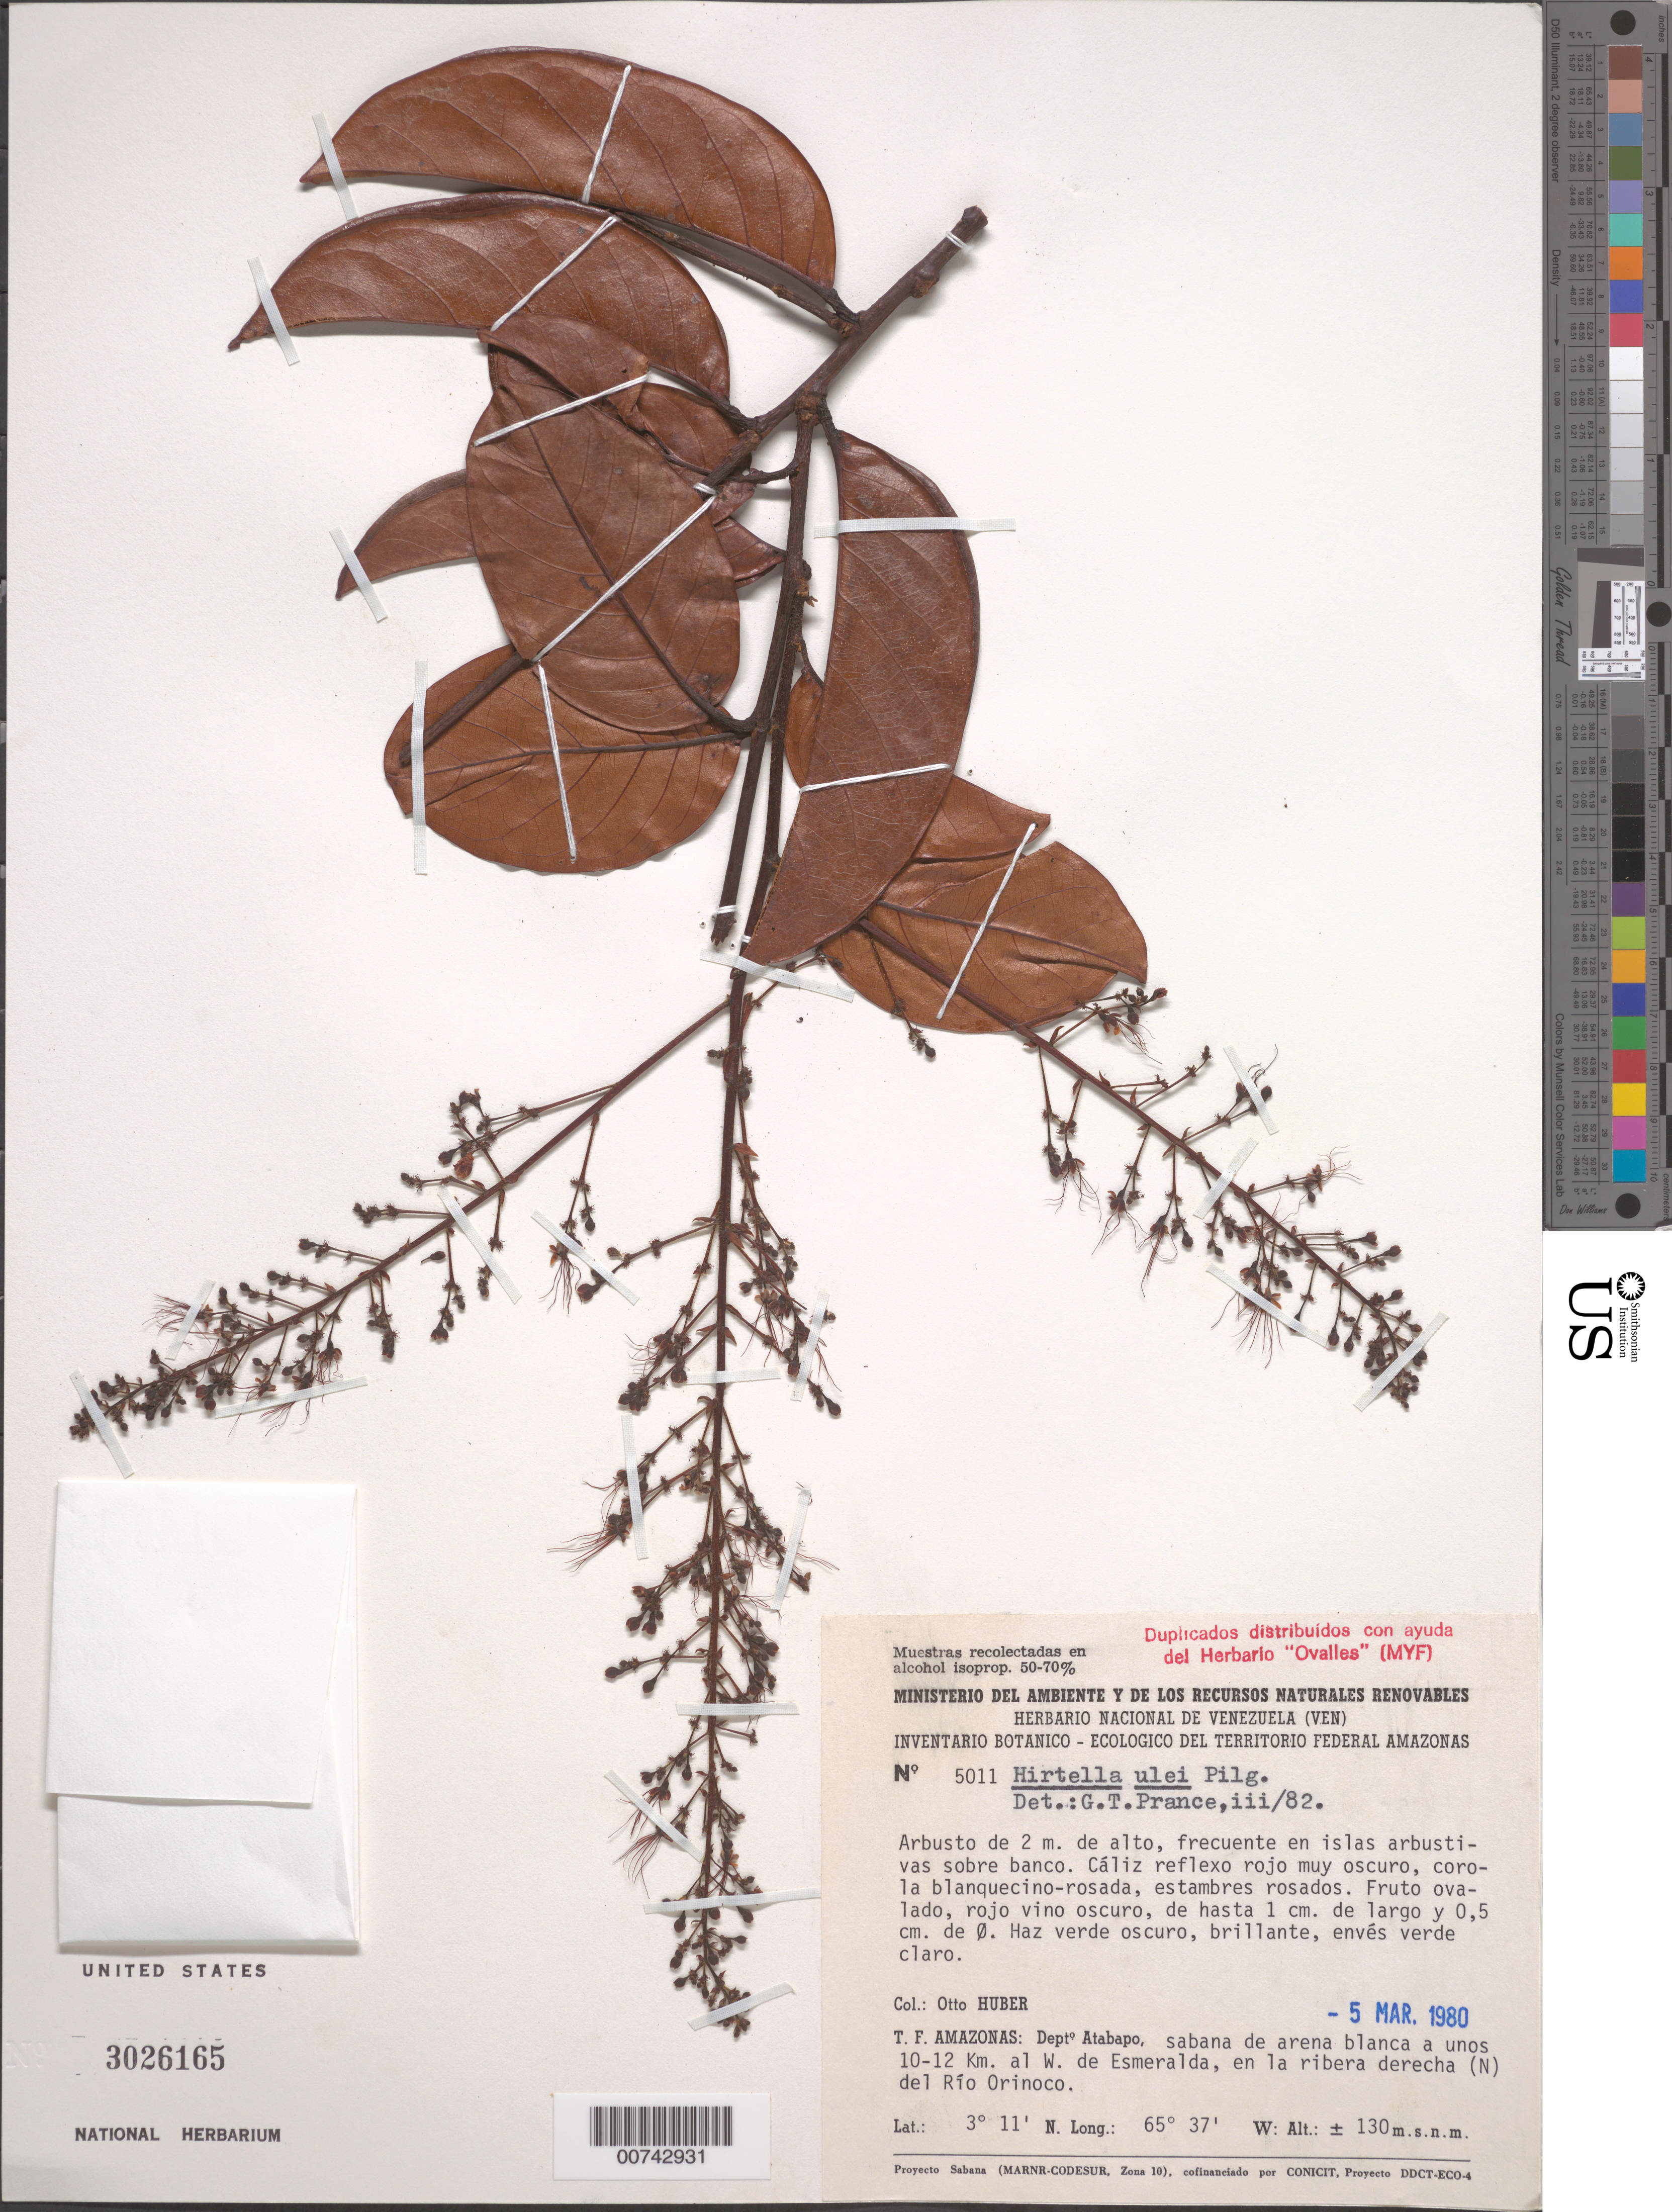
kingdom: Plantae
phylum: Tracheophyta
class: Magnoliopsida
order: Malpighiales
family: Chrysobalanaceae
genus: Hirtella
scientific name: Hirtella ulei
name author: Pilg.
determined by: Prance, G. T.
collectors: O. Huber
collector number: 5011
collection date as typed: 5-Mar-80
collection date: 1980-03-05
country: Venezuela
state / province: Amazonas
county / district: Atabapo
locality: Esmeralda, 10-12 km al W; en la ribera derecha (N) del Río Orinoco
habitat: Islas arbustivas sobre banco; sabana de arena blanca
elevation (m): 130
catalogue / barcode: US 3026165